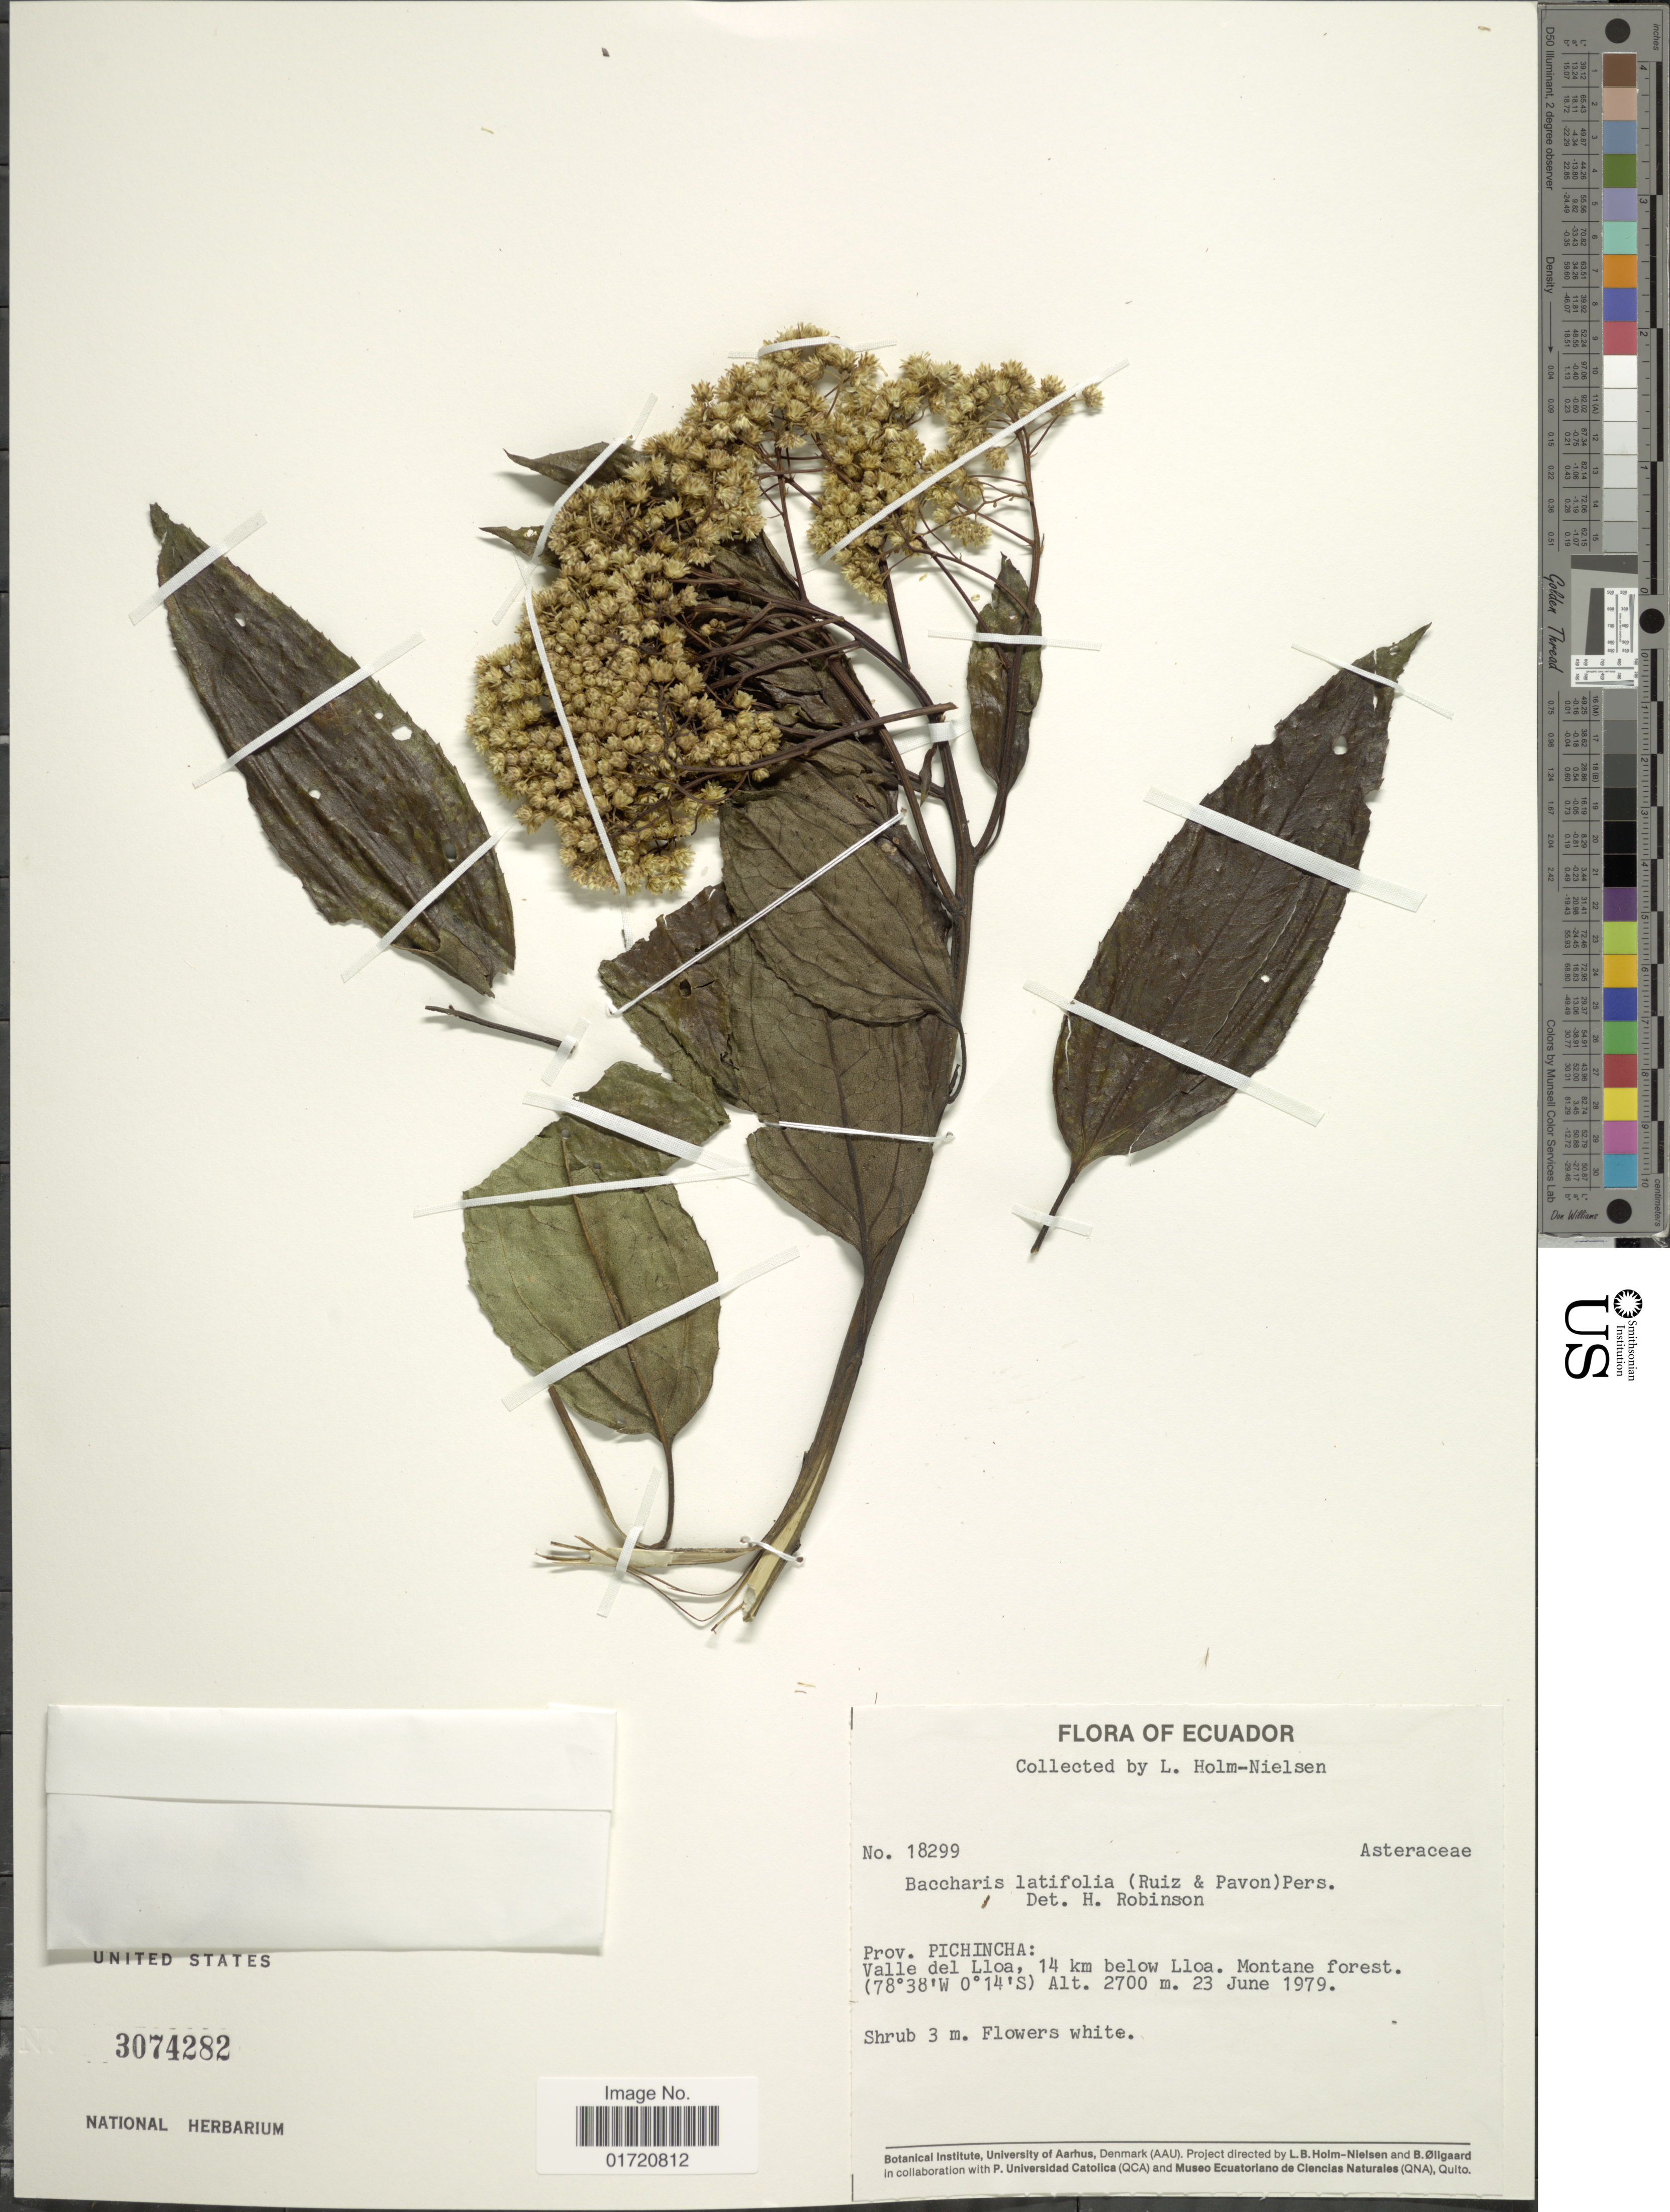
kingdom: Plantae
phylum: Tracheophyta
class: Magnoliopsida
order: Asterales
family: Asteraceae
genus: Baccharis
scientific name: Baccharis latifolia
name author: (Ruiz & Pav.) Pers.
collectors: L. B. Holm-Nielsen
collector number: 18299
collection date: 1979-06-23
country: Ecuador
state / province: Pichincha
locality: Valle del Lloa, 14 km below Lloa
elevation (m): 2700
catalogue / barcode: US 3074282